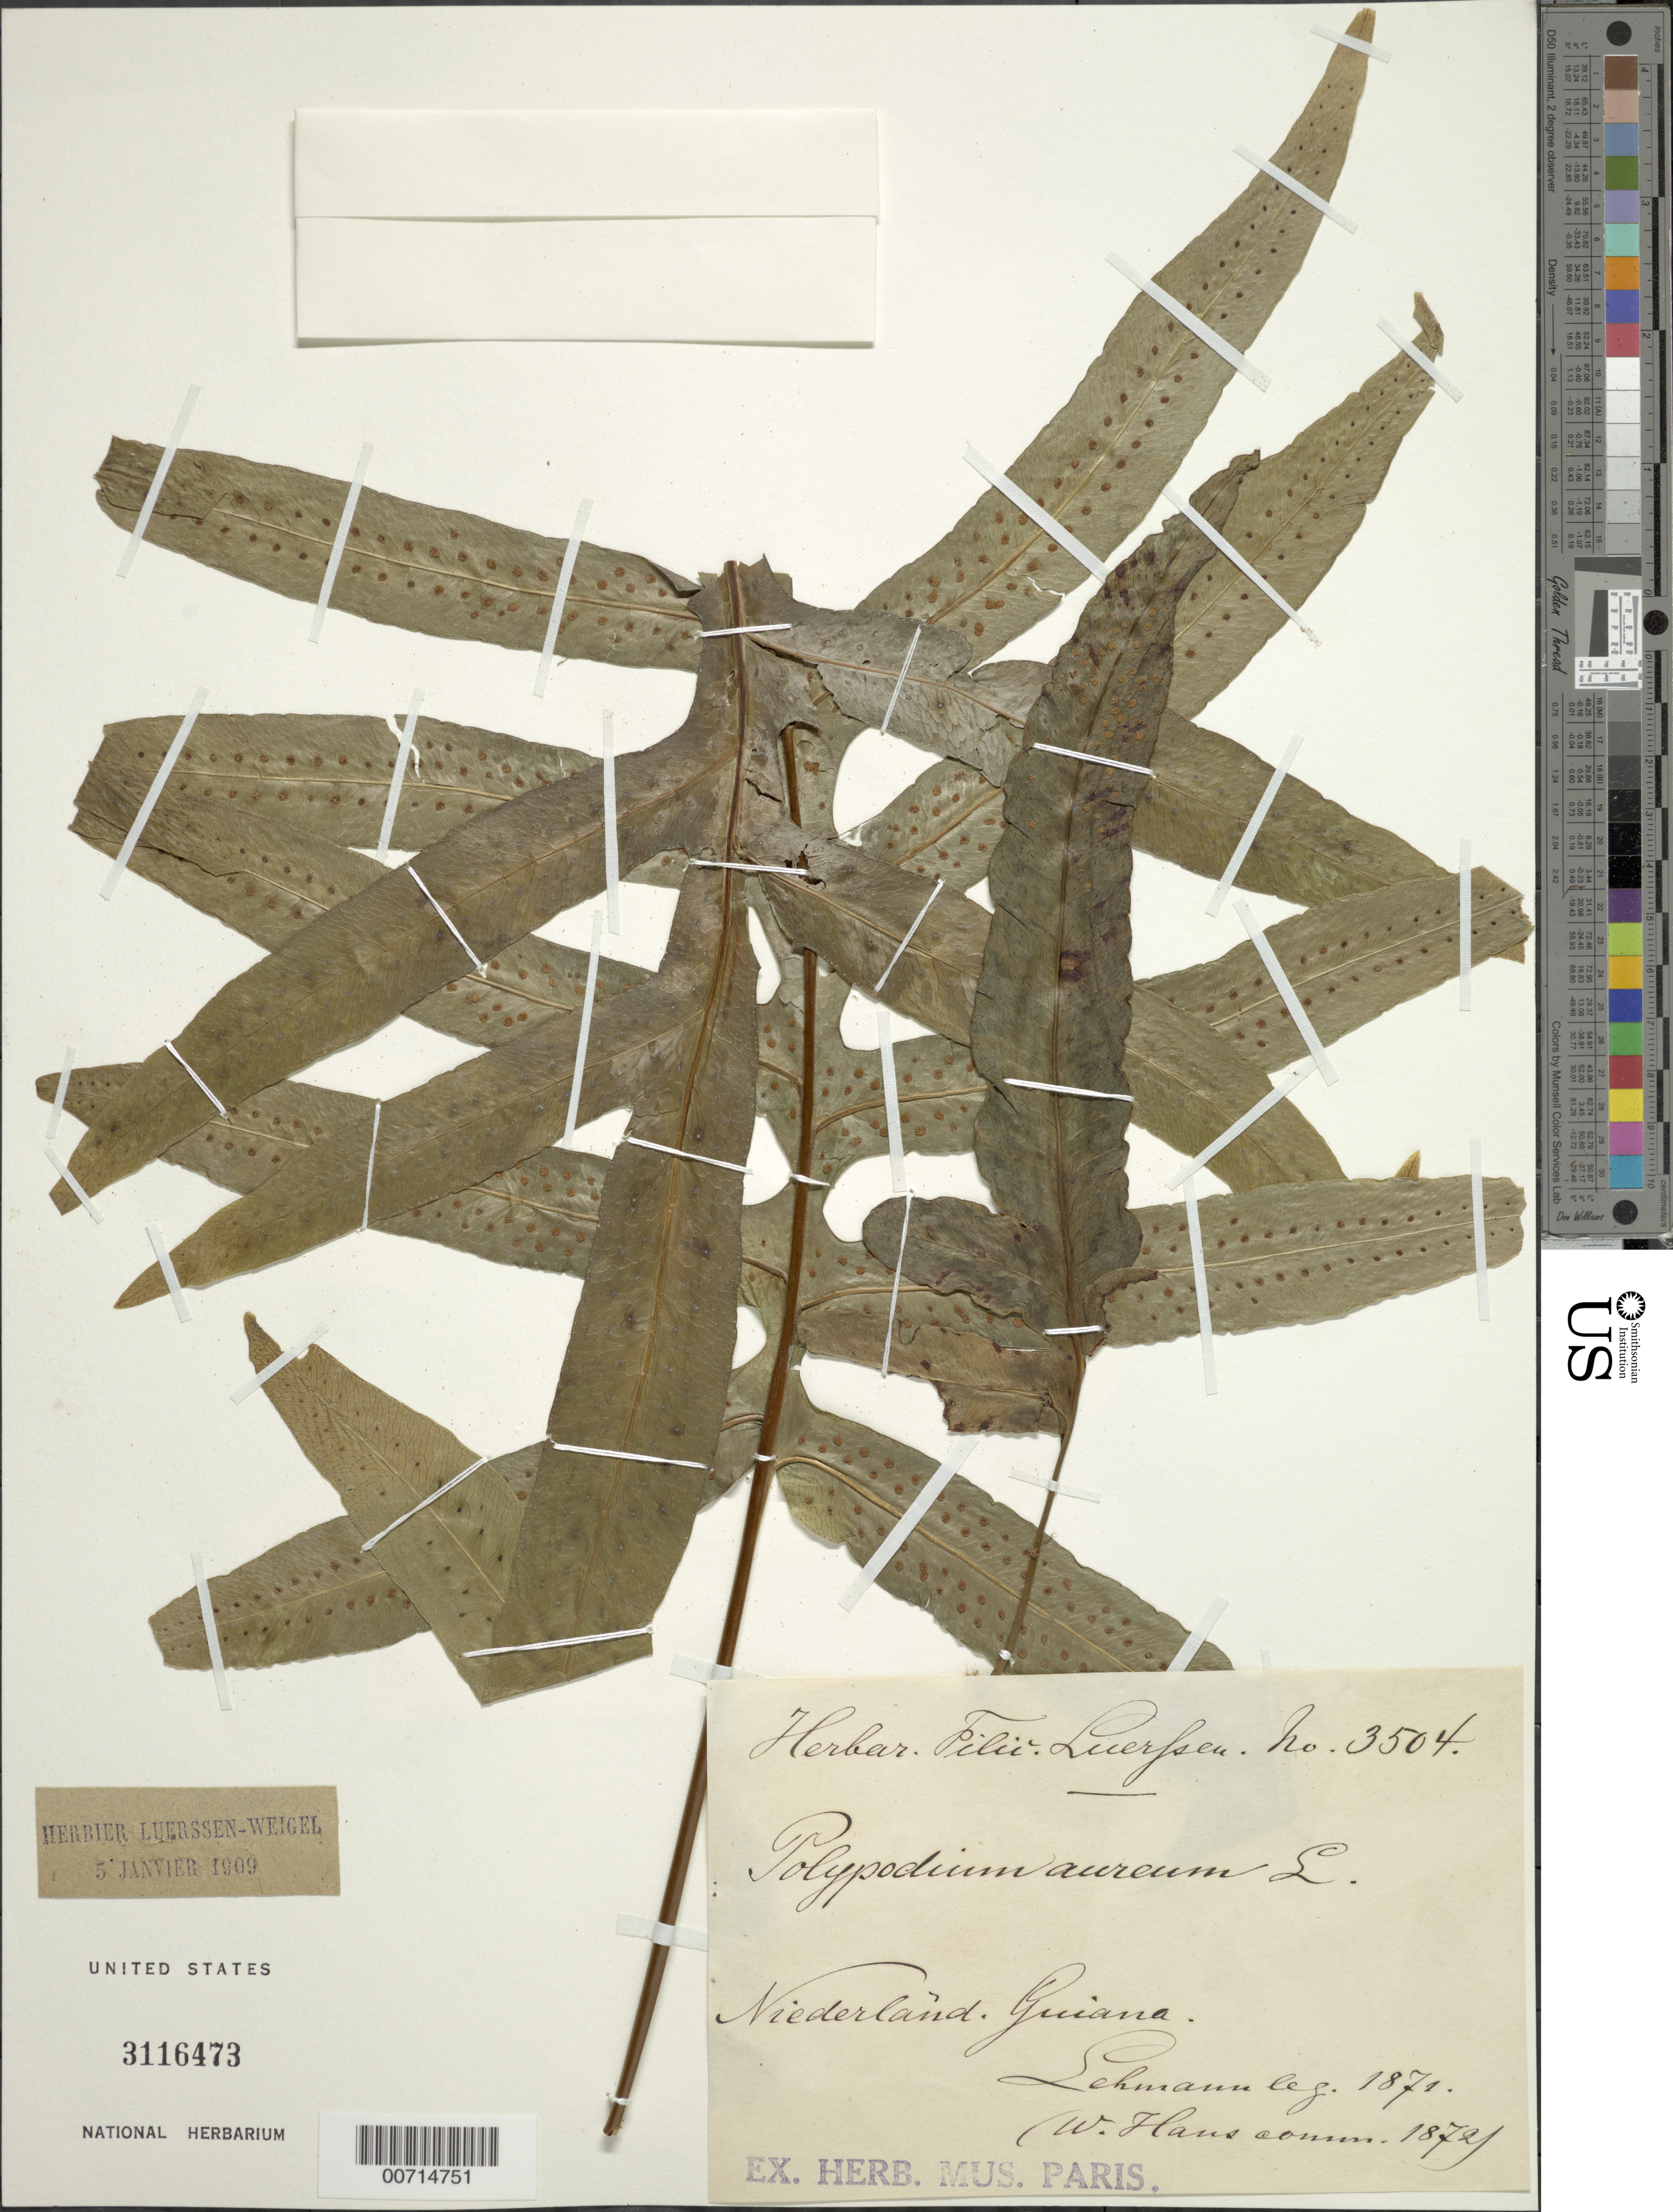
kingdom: Plantae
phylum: Tracheophyta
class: Polypodiopsida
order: Polypodiales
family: Polypodiaceae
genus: Phlebodium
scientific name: Phlebodium aureum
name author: (L.) J. Sm.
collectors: -. Lehmann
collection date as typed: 1871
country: Suriname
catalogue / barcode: US 3116473